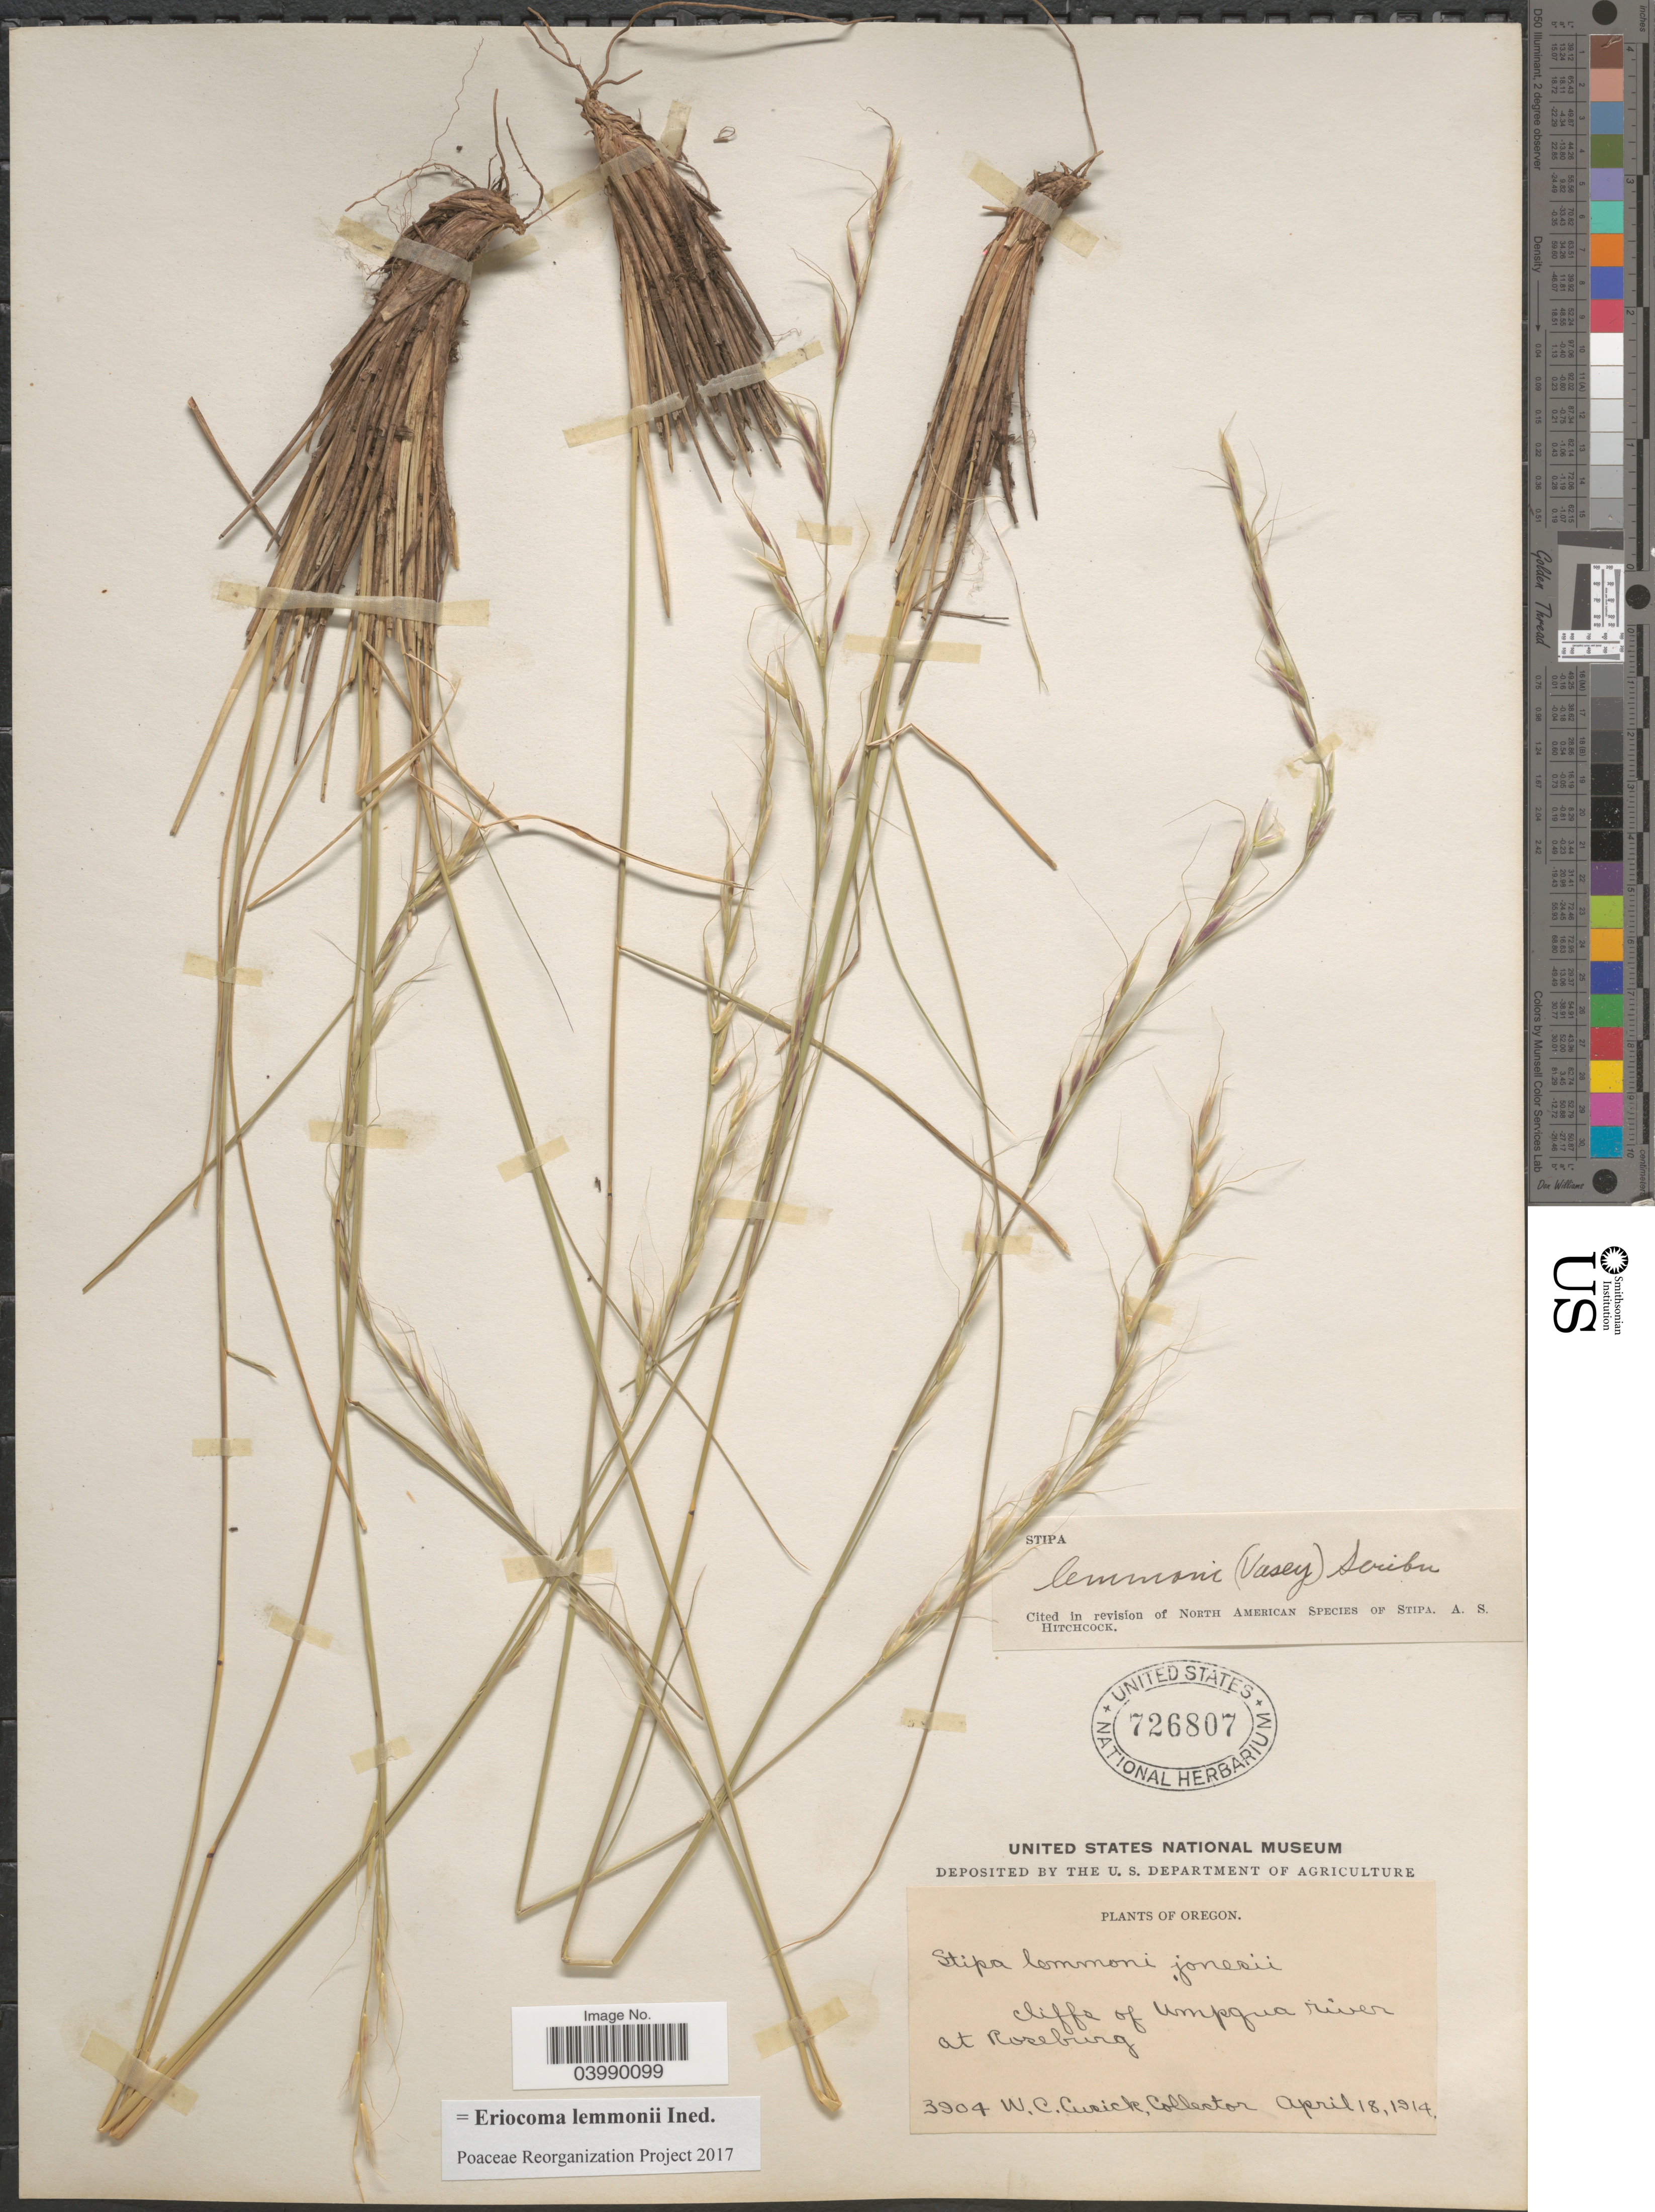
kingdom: Plantae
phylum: Tracheophyta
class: Liliopsida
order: Poales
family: Poaceae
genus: Eriocoma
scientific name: Eriocoma lemmonii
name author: (Vasey) Romasch.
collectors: W. C. Cusick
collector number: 3904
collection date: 1914-04-18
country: United States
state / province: Oregon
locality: Cliffs of Umpqua river at Roseburg.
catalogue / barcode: US 726807